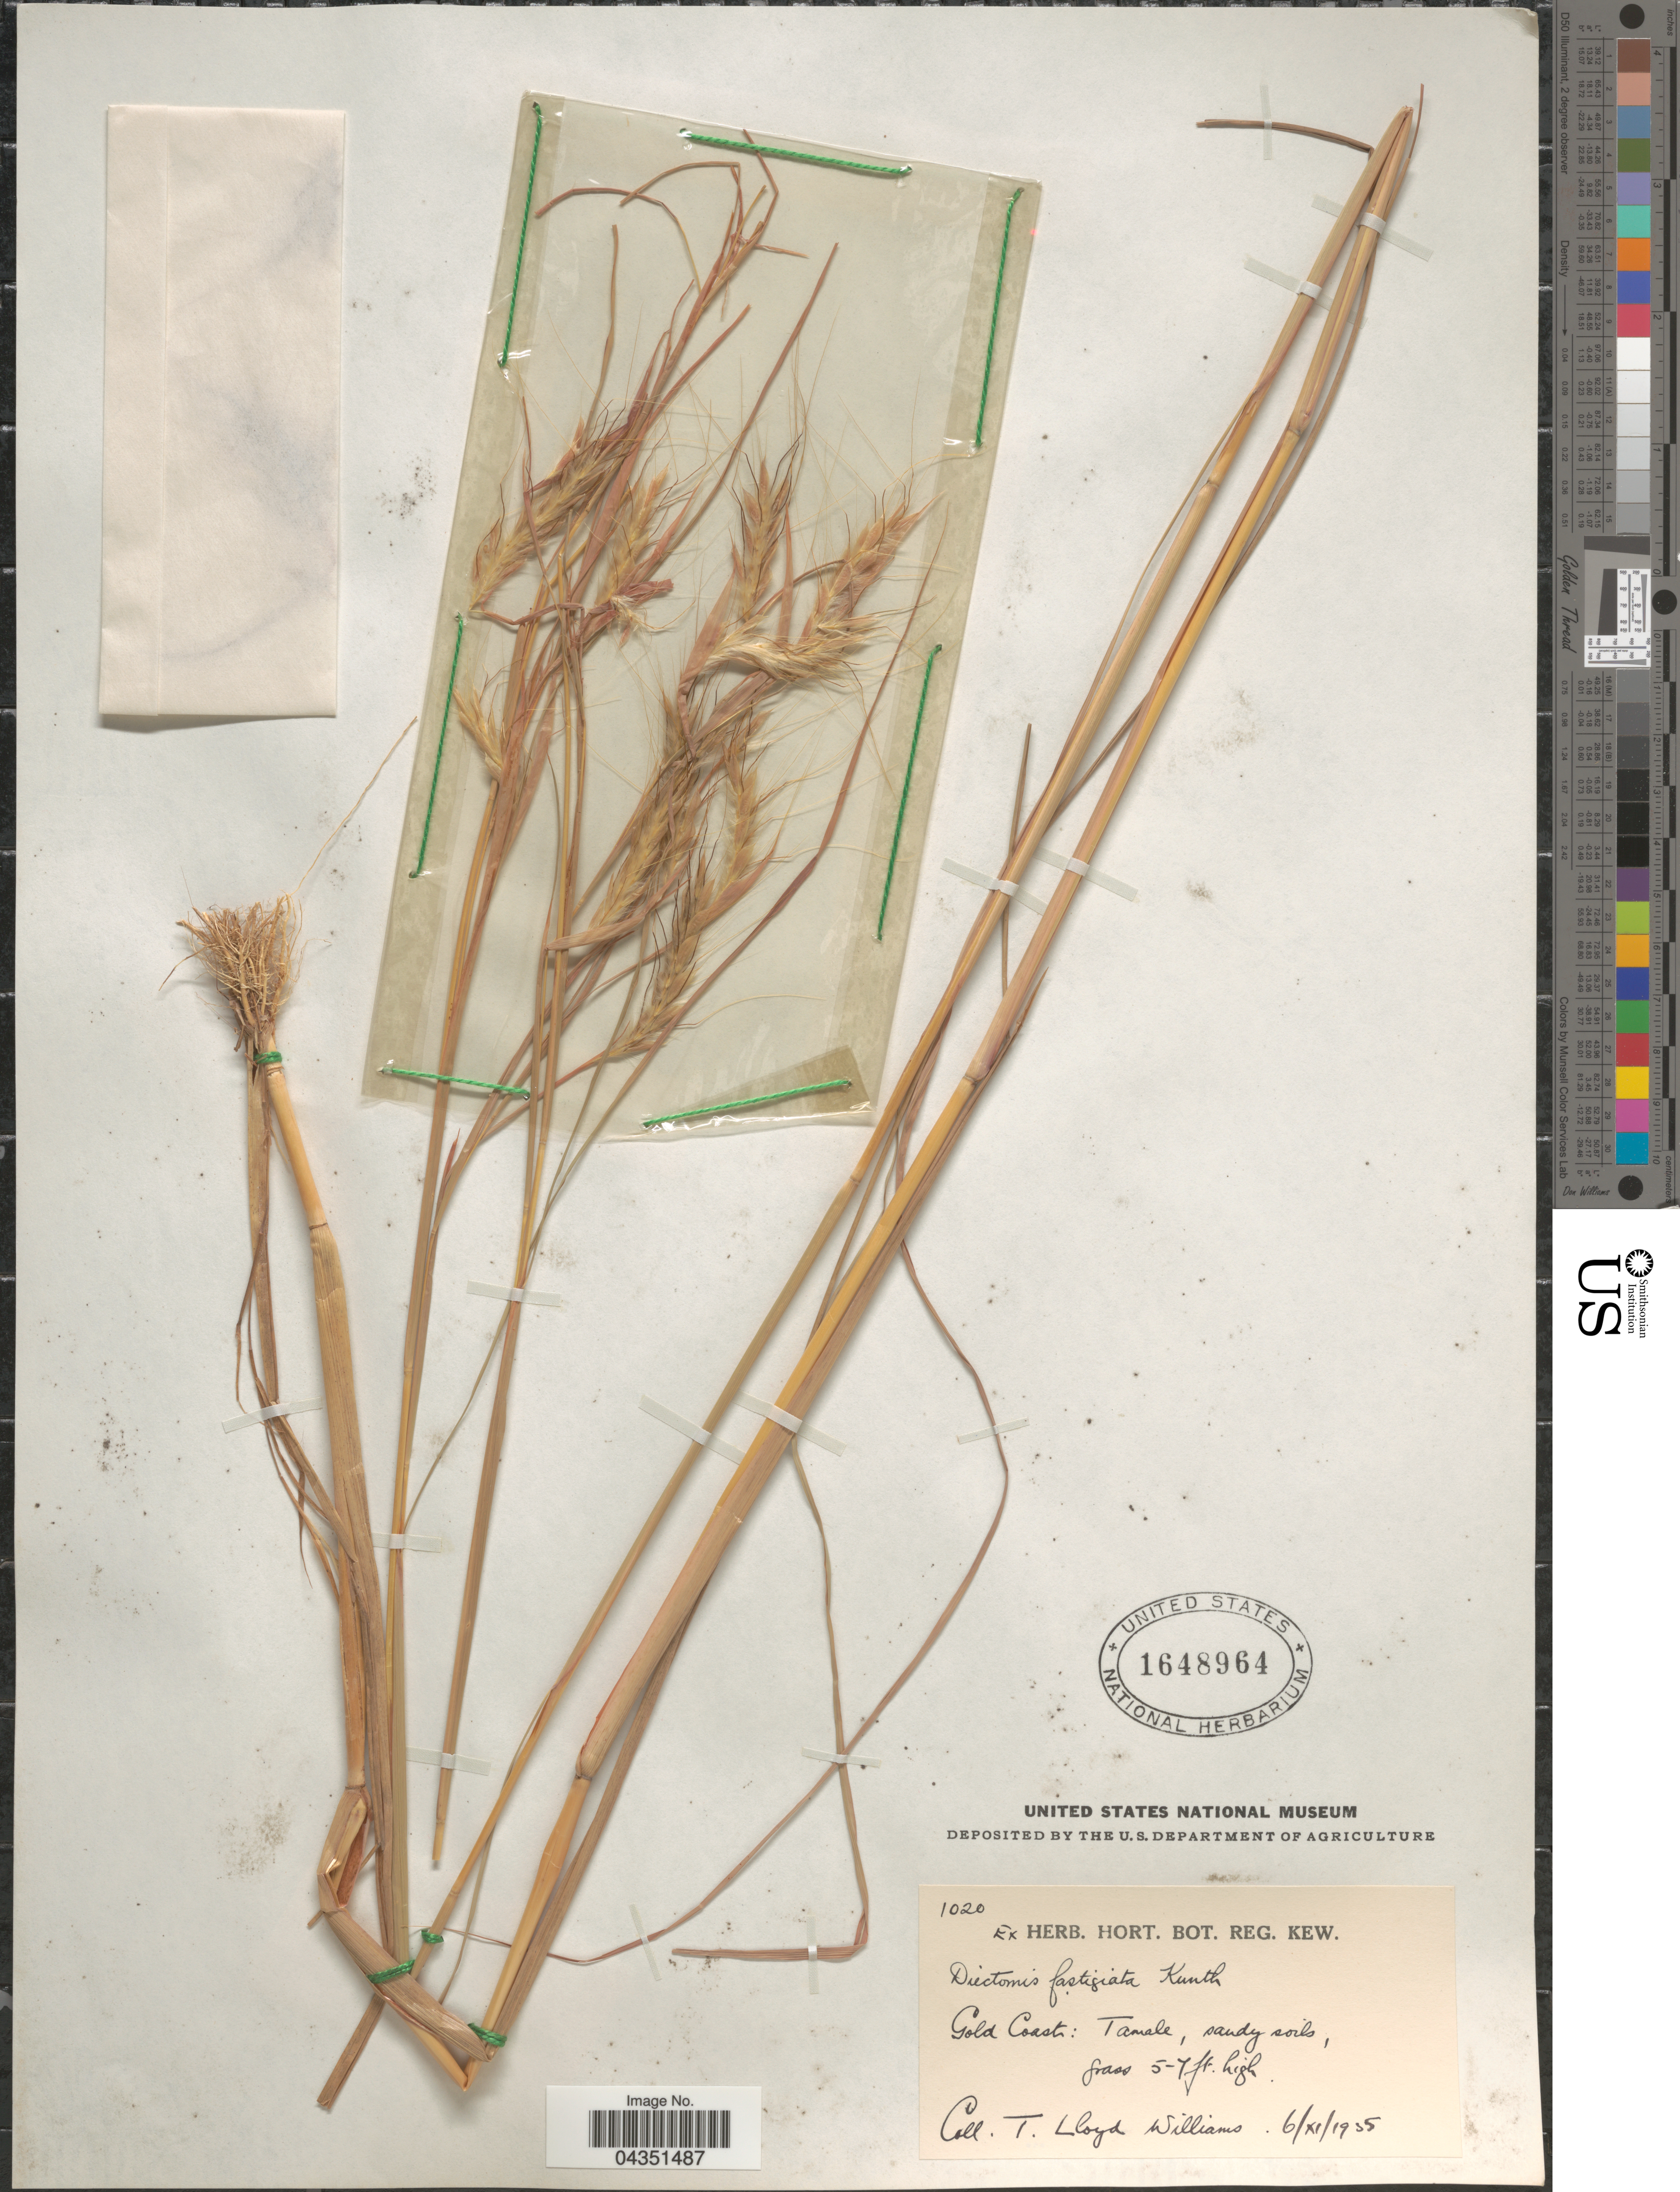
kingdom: Plantae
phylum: Tracheophyta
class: Liliopsida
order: Poales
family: Poaceae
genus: Diectomis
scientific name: Diectomis fastigiata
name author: (Sw.) P. Beauv.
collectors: T. Williams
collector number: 1020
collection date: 1955-11-06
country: Ghana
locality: Gold Coast: Tamale, sandy soils.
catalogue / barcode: US 1648964